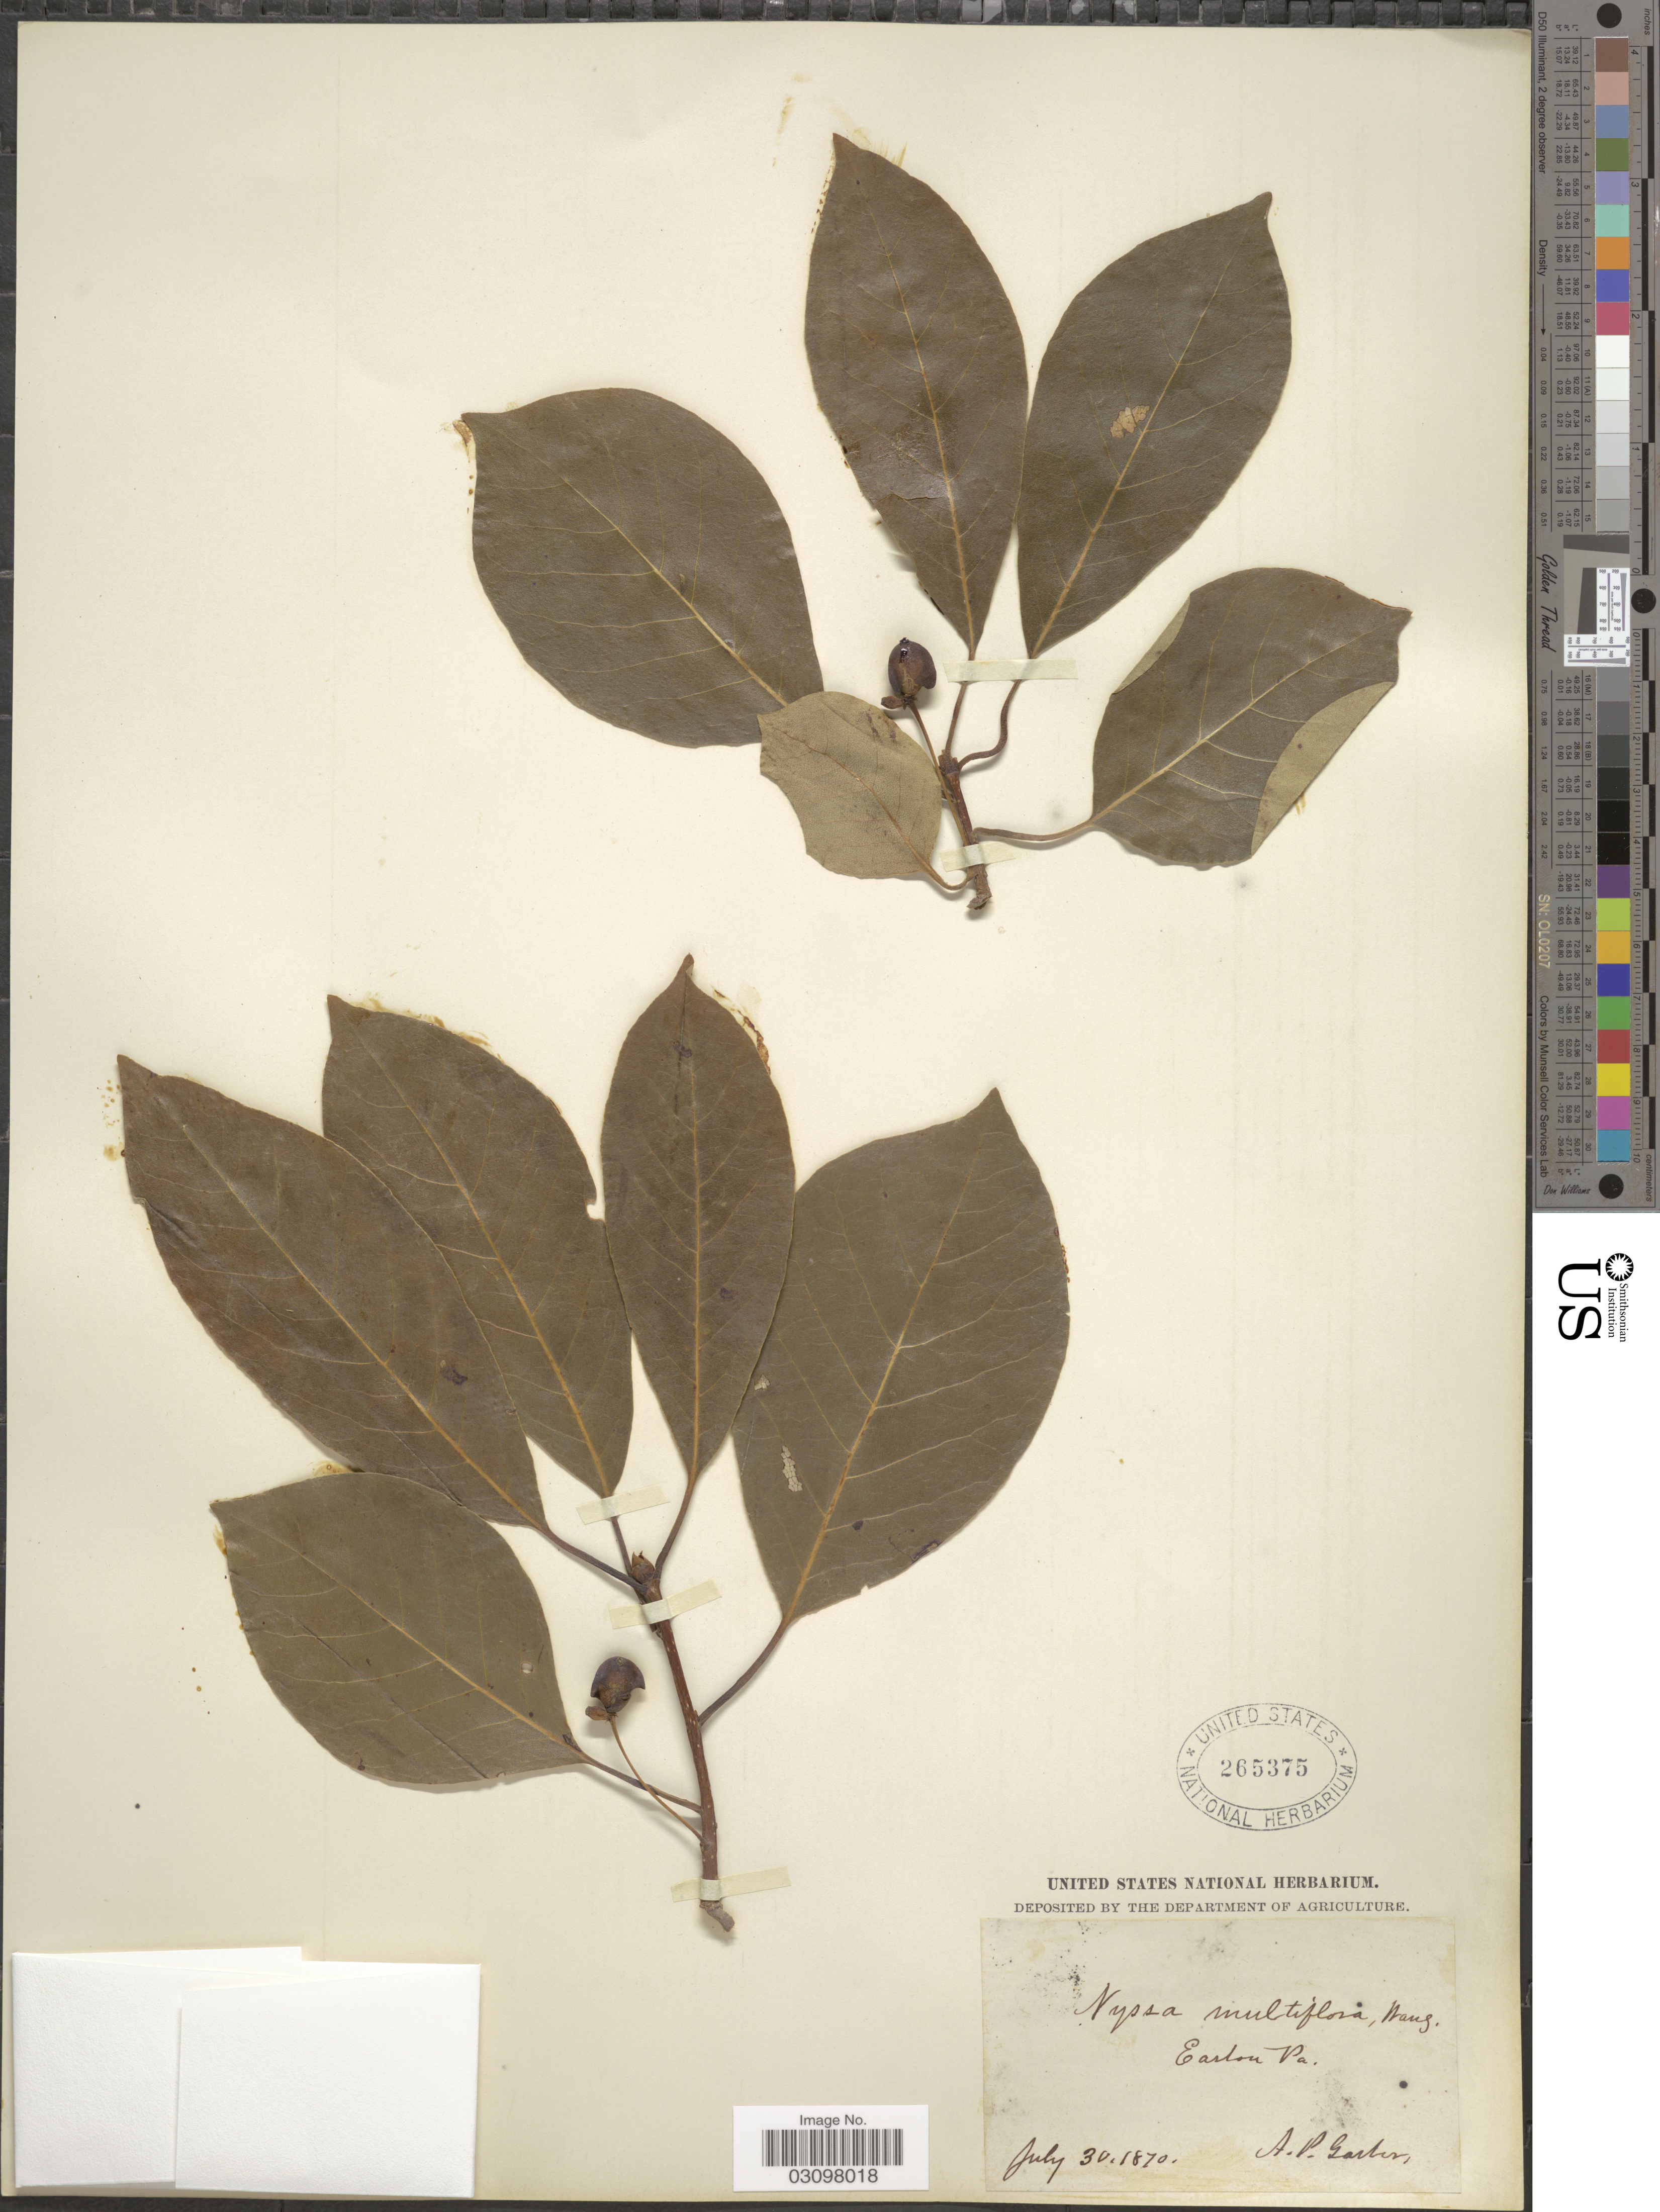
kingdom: Plantae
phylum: Tracheophyta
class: Magnoliopsida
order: Cornales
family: Nyssaceae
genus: Nyssa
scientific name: Nyssa sylvatica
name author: Marshall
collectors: A. P. Garber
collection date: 1870-07-30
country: United States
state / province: Pennsylvania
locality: Easton Pa.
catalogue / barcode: US 265375